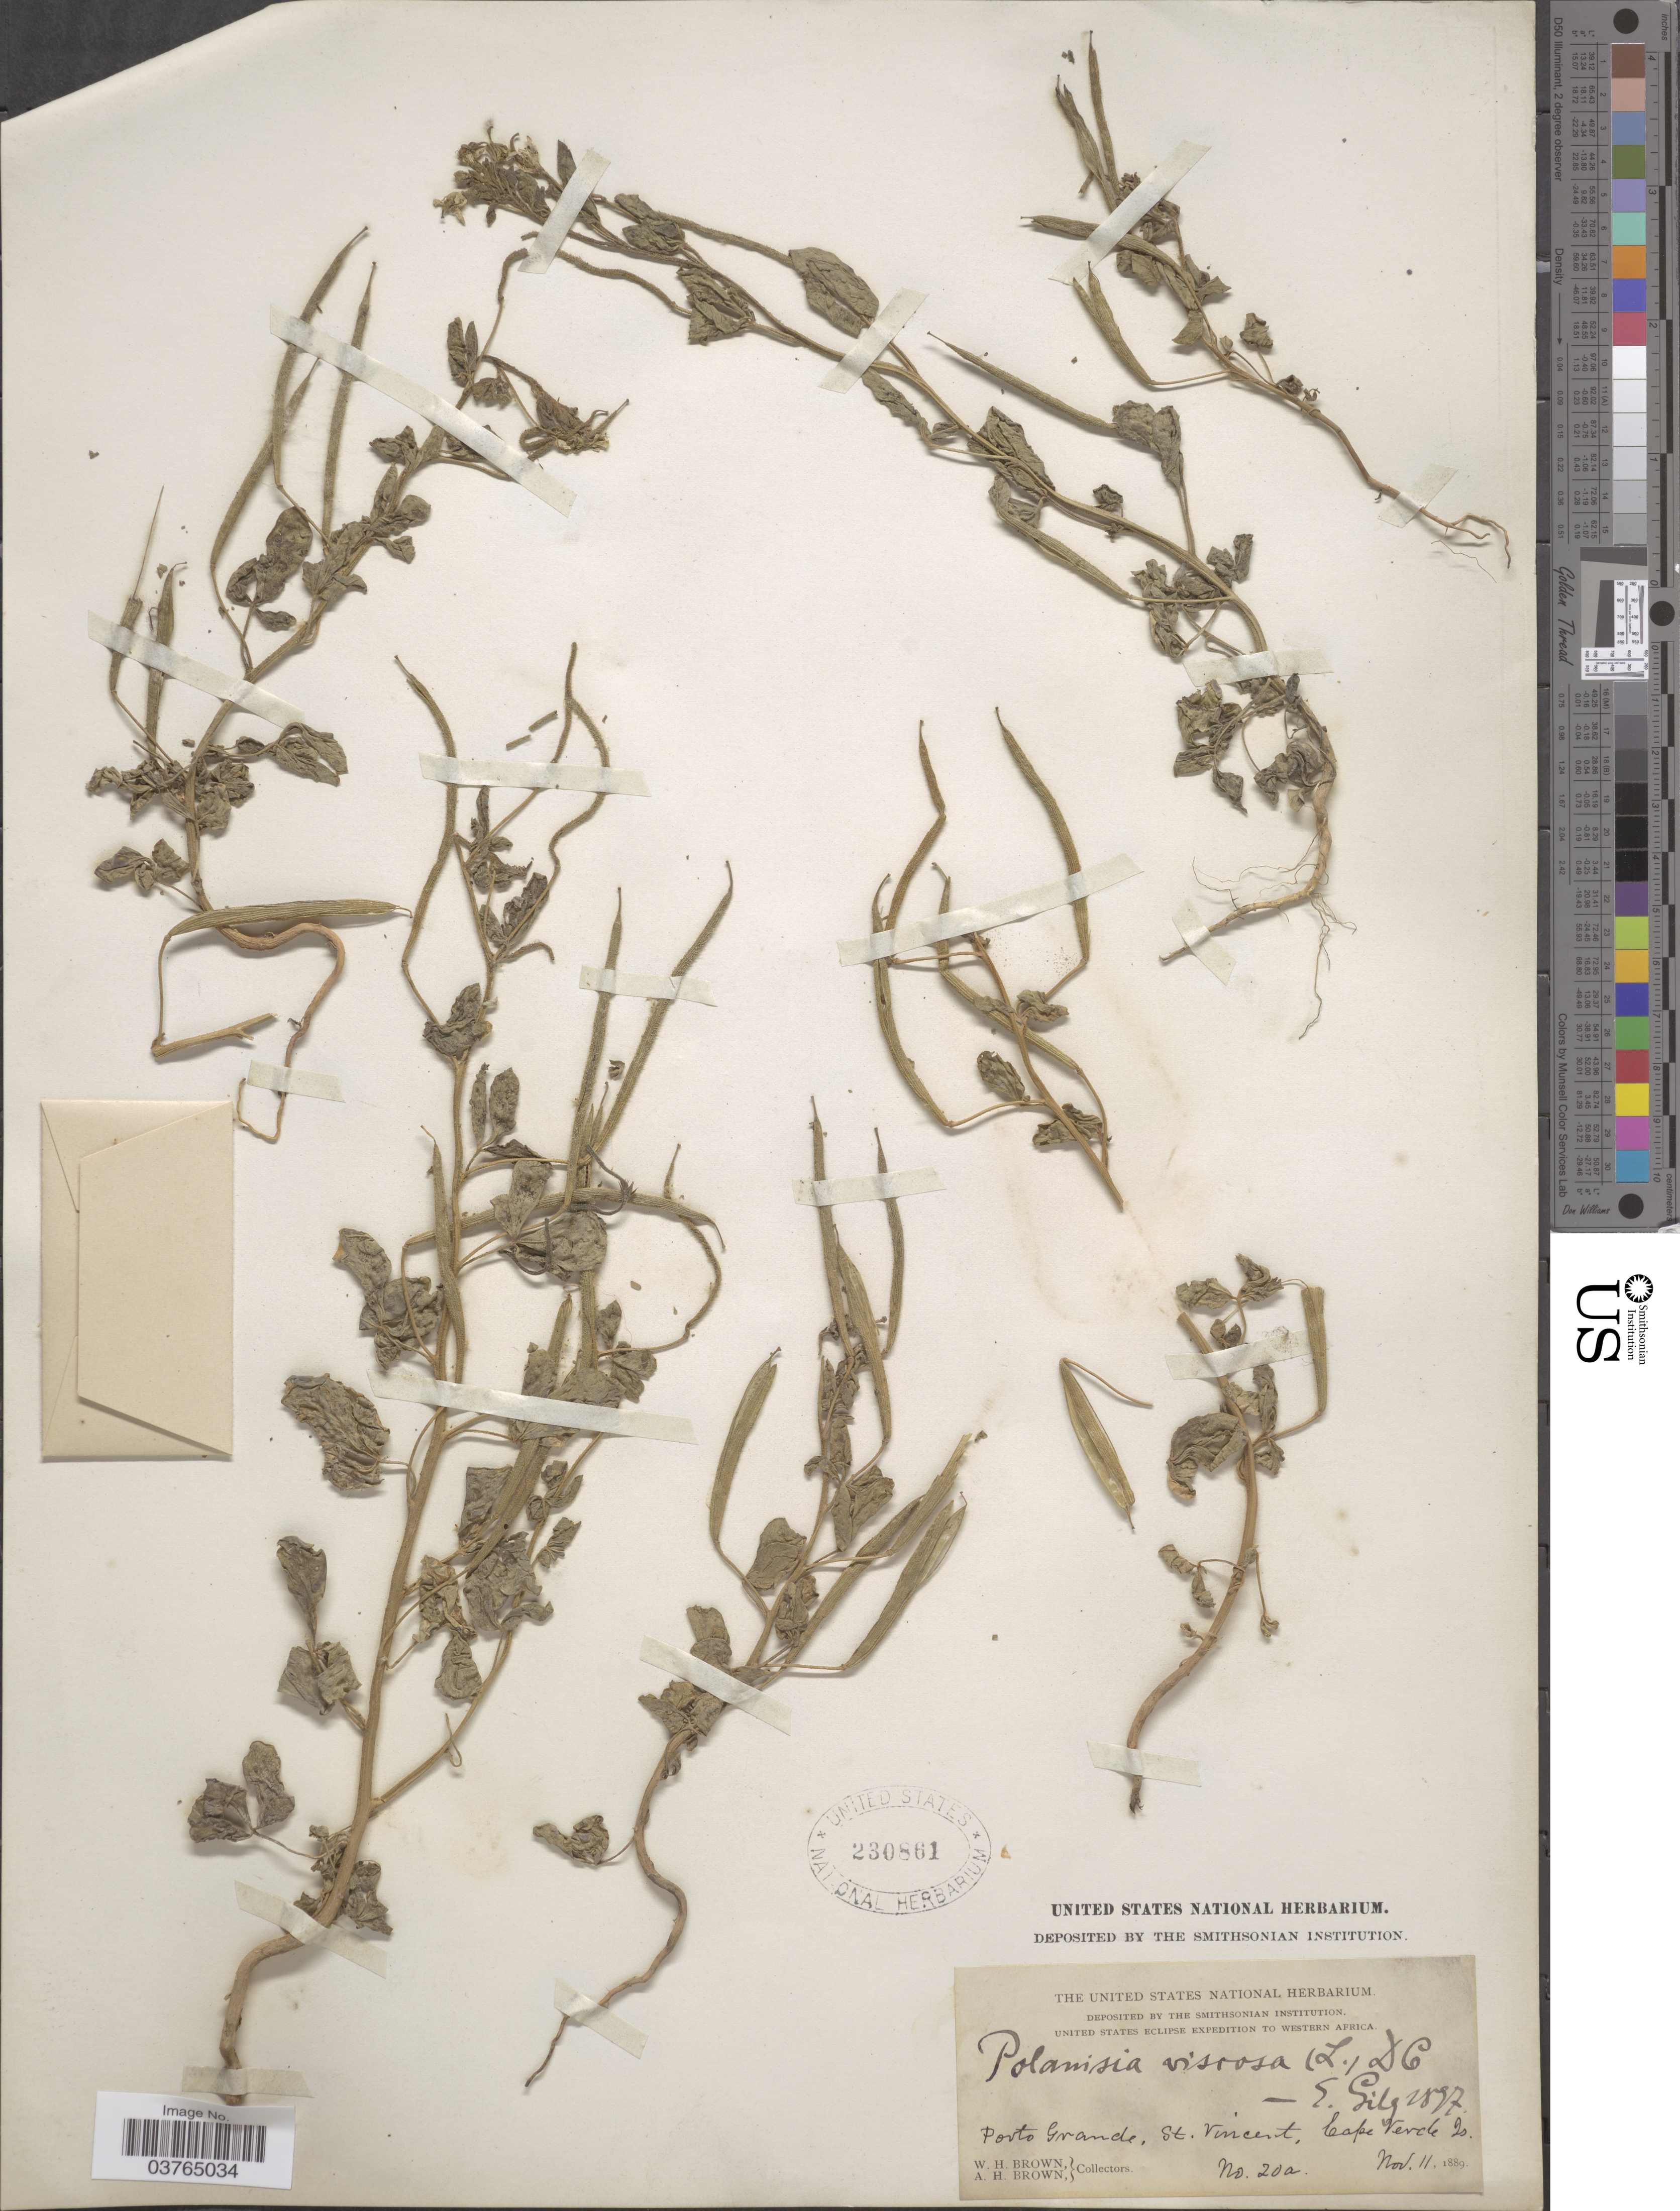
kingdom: Plantae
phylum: Tracheophyta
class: Magnoliopsida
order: Brassicales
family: Cleomaceae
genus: Arivela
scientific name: Arivela viscosa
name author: (L.) Raf.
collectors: W. H. Brown & A. H. Brown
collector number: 20a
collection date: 1889-11-11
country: Cape Verde Islands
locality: Porto Grande, St. Vincent, Cape Verde Is.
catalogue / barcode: US 230861